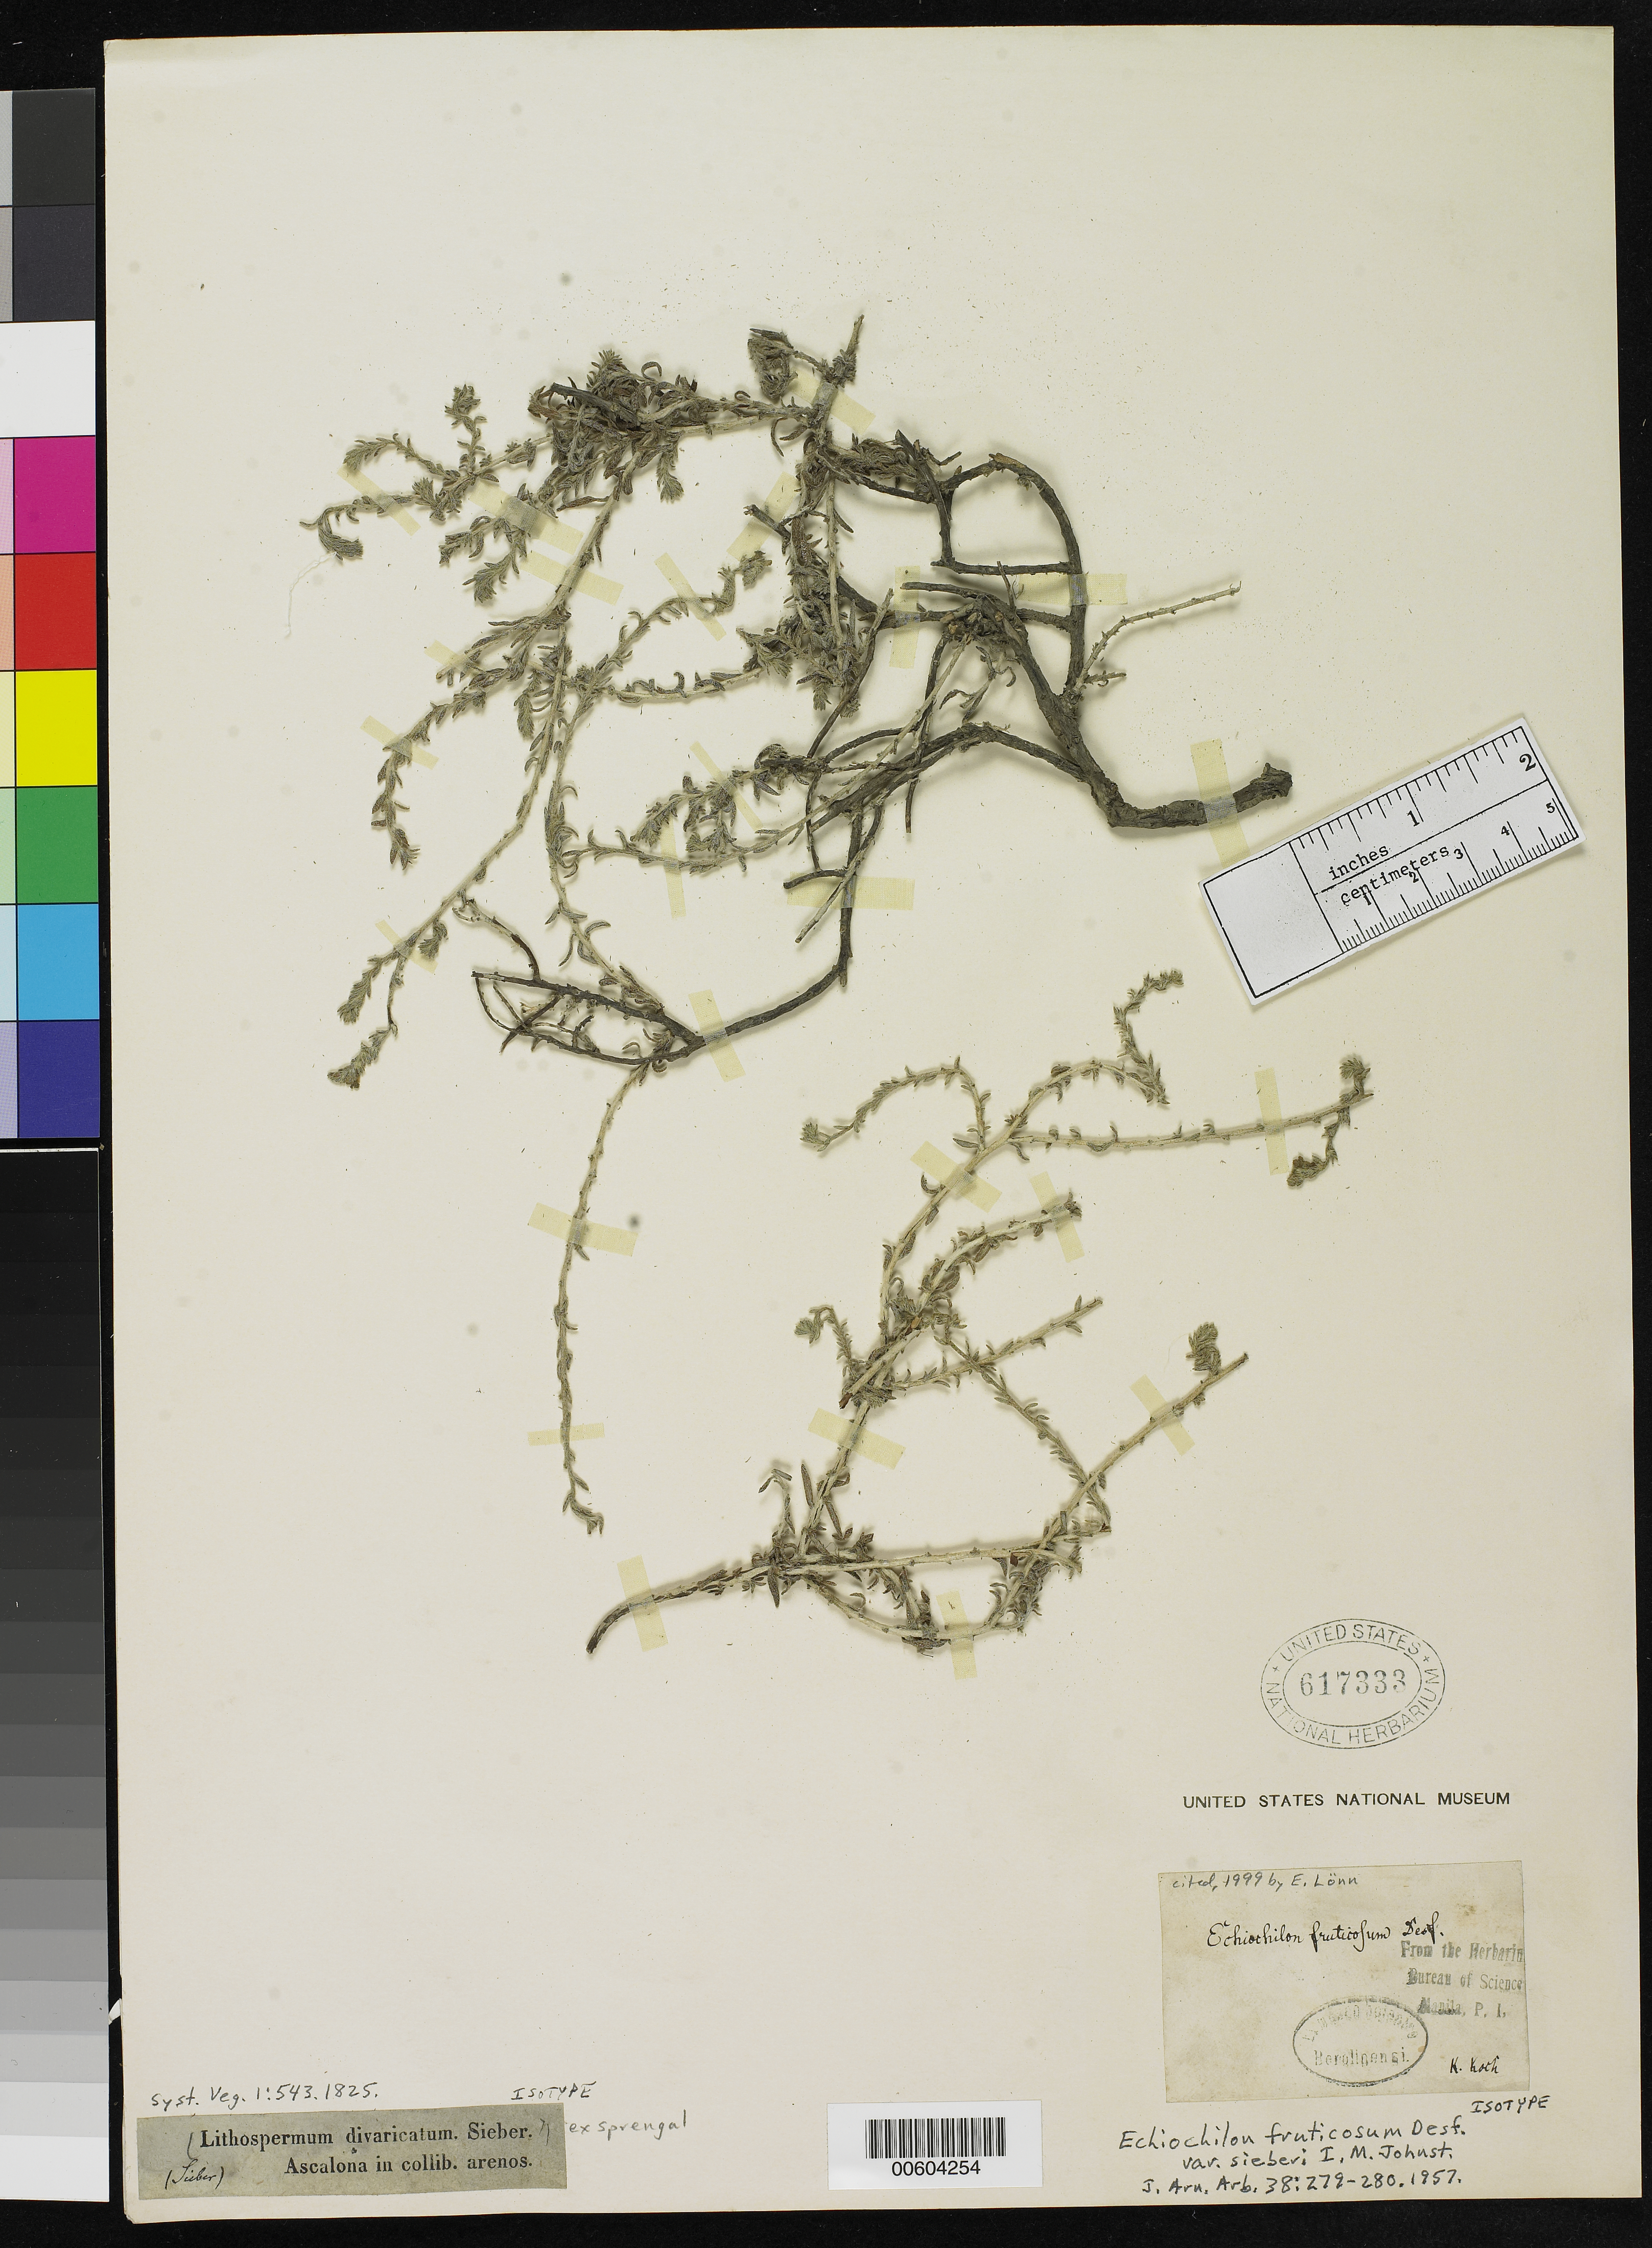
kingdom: Plantae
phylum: Tracheophyta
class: Magnoliopsida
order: Boraginales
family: Boraginaceae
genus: Lithospermum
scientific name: Lithospermum divaricatum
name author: Sieber ex Spreng.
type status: Type Collection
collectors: F. W. Sieber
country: Israel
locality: Ascalona in collib. arenos.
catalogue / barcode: US 617333